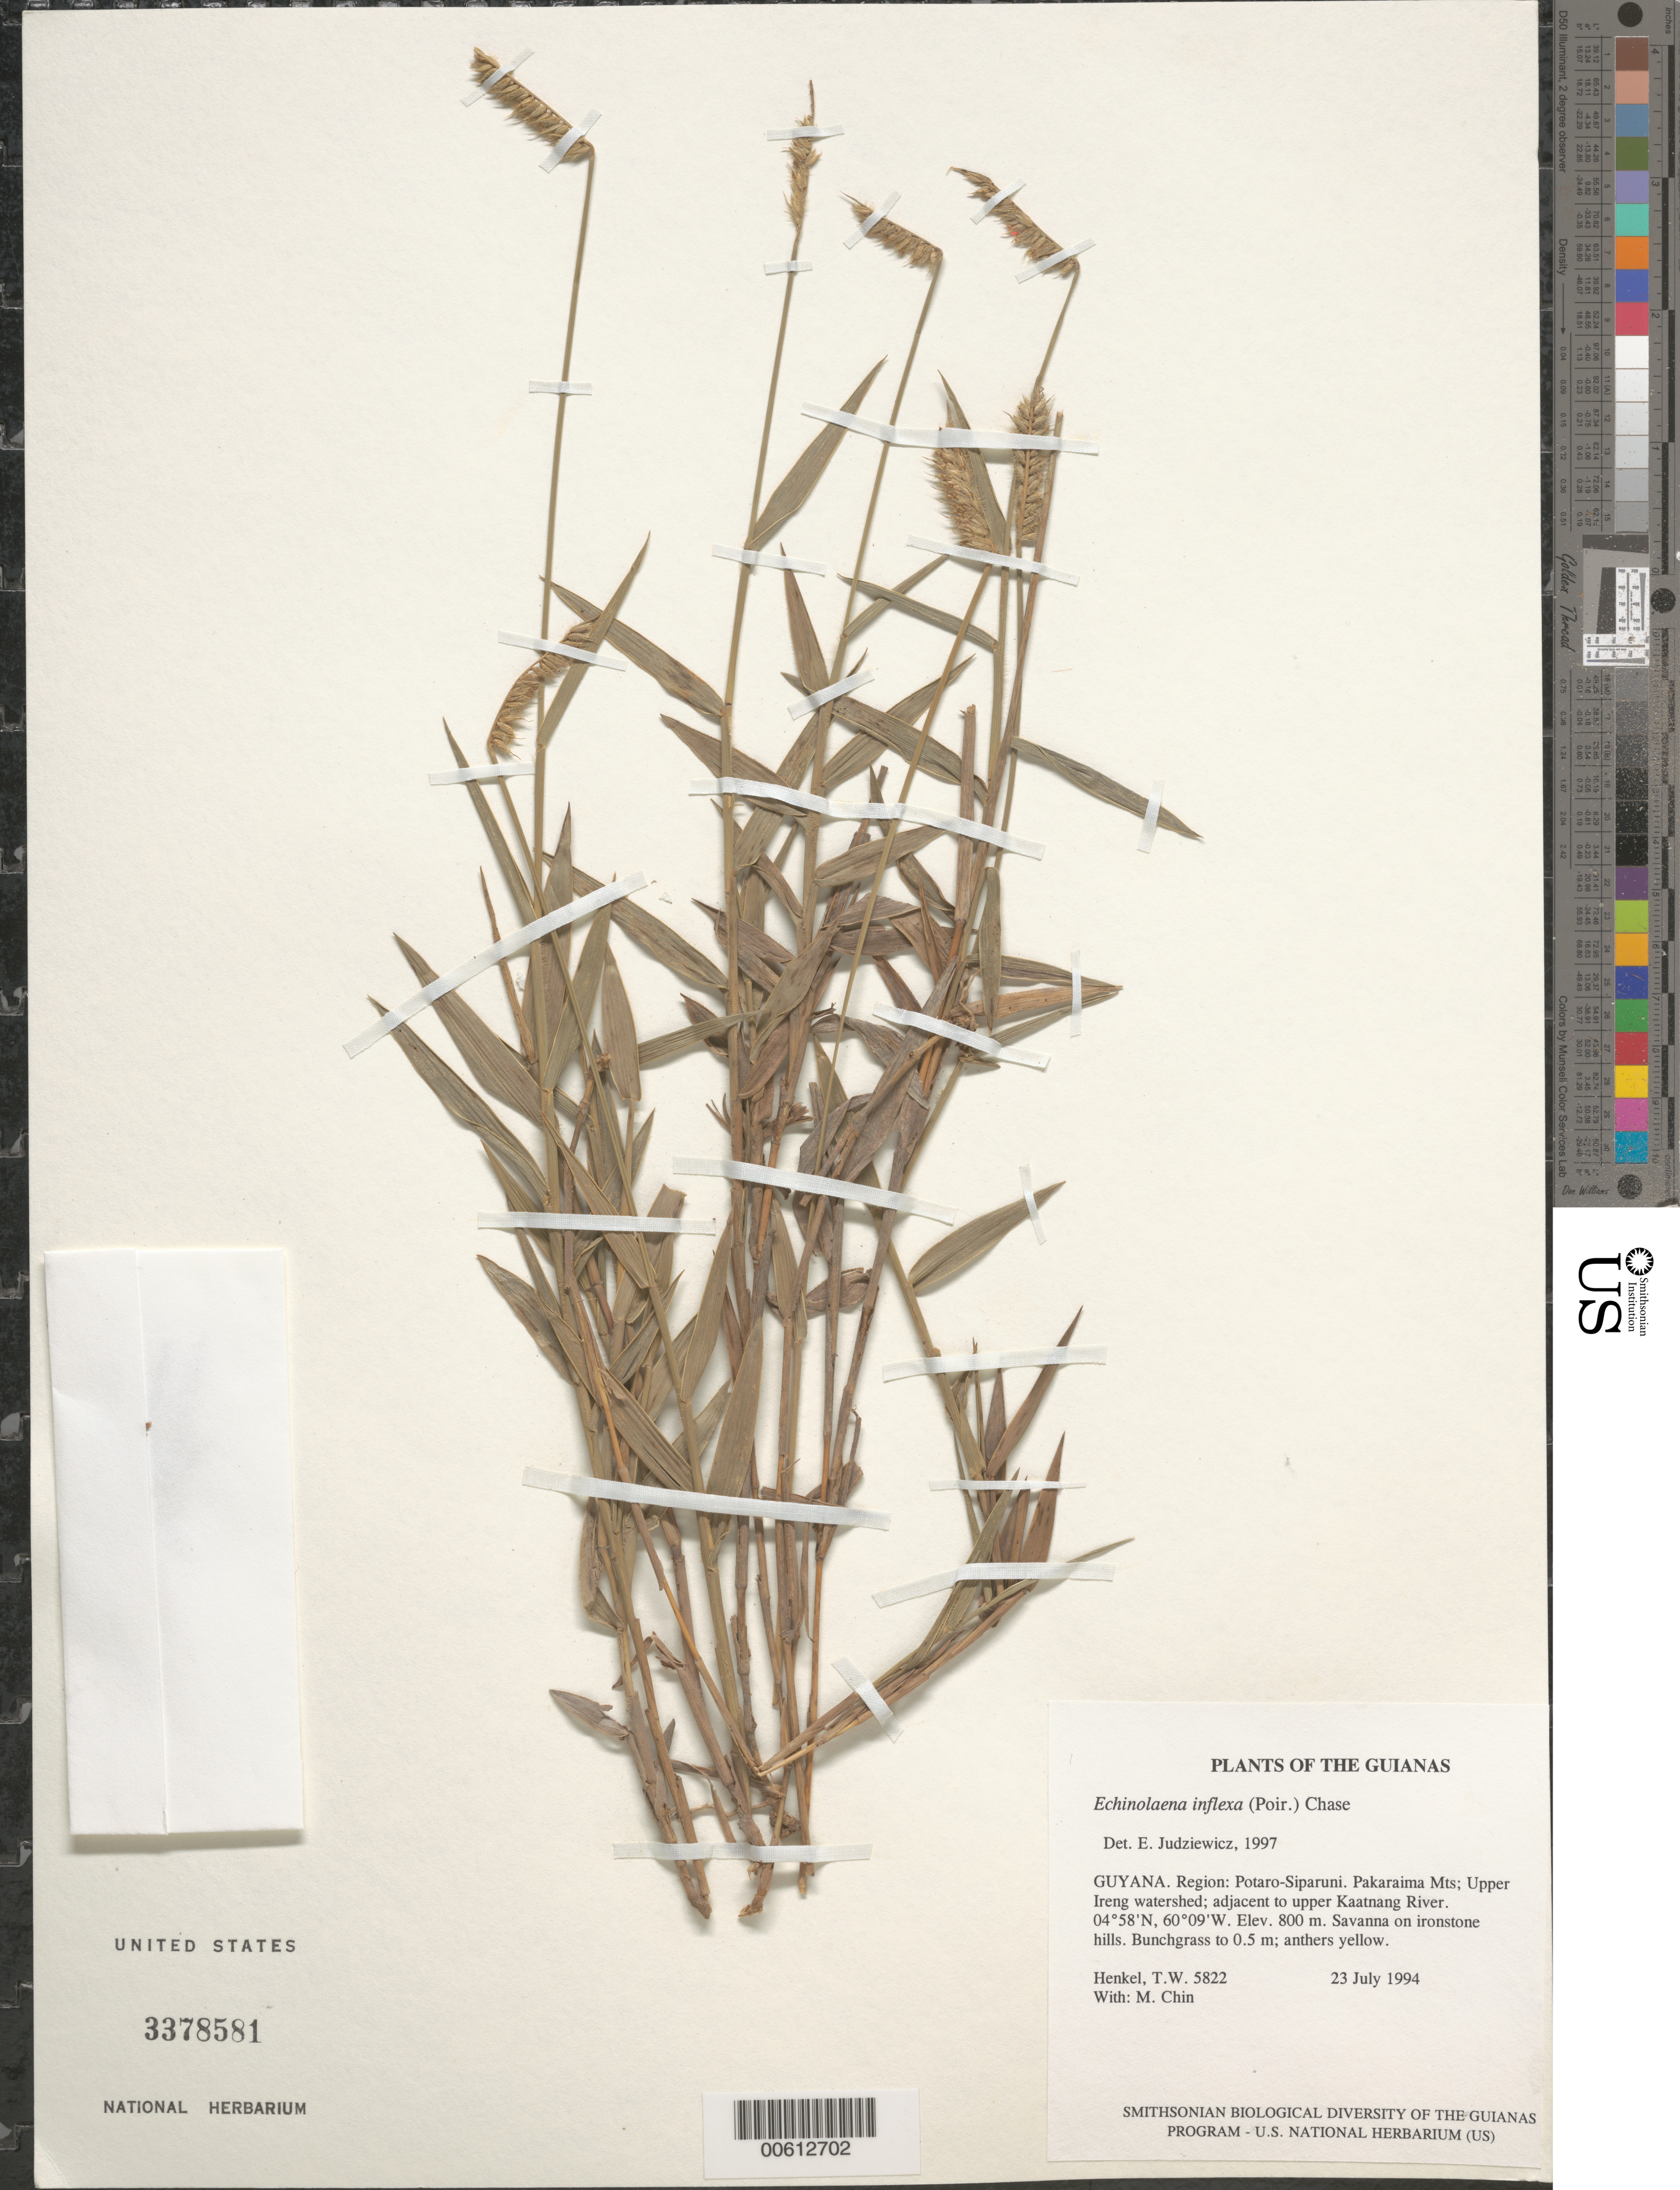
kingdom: Plantae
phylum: Tracheophyta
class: Liliopsida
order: Poales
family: Poaceae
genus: Echinolaena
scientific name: Echinolaena inflexa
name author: (Poir.) Chase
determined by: Judziewicz, E. J.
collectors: T. Henkel & M. Chin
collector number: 5822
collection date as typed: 23 July 1994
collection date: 1994-07-23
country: Guyana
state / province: Potaro-Siparuni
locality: Pakaraima Mts; Upper Ireng watershed; adjacent to upper Kaatnang River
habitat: Savanna on ironstone hills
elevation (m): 800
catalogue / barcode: US 3378581